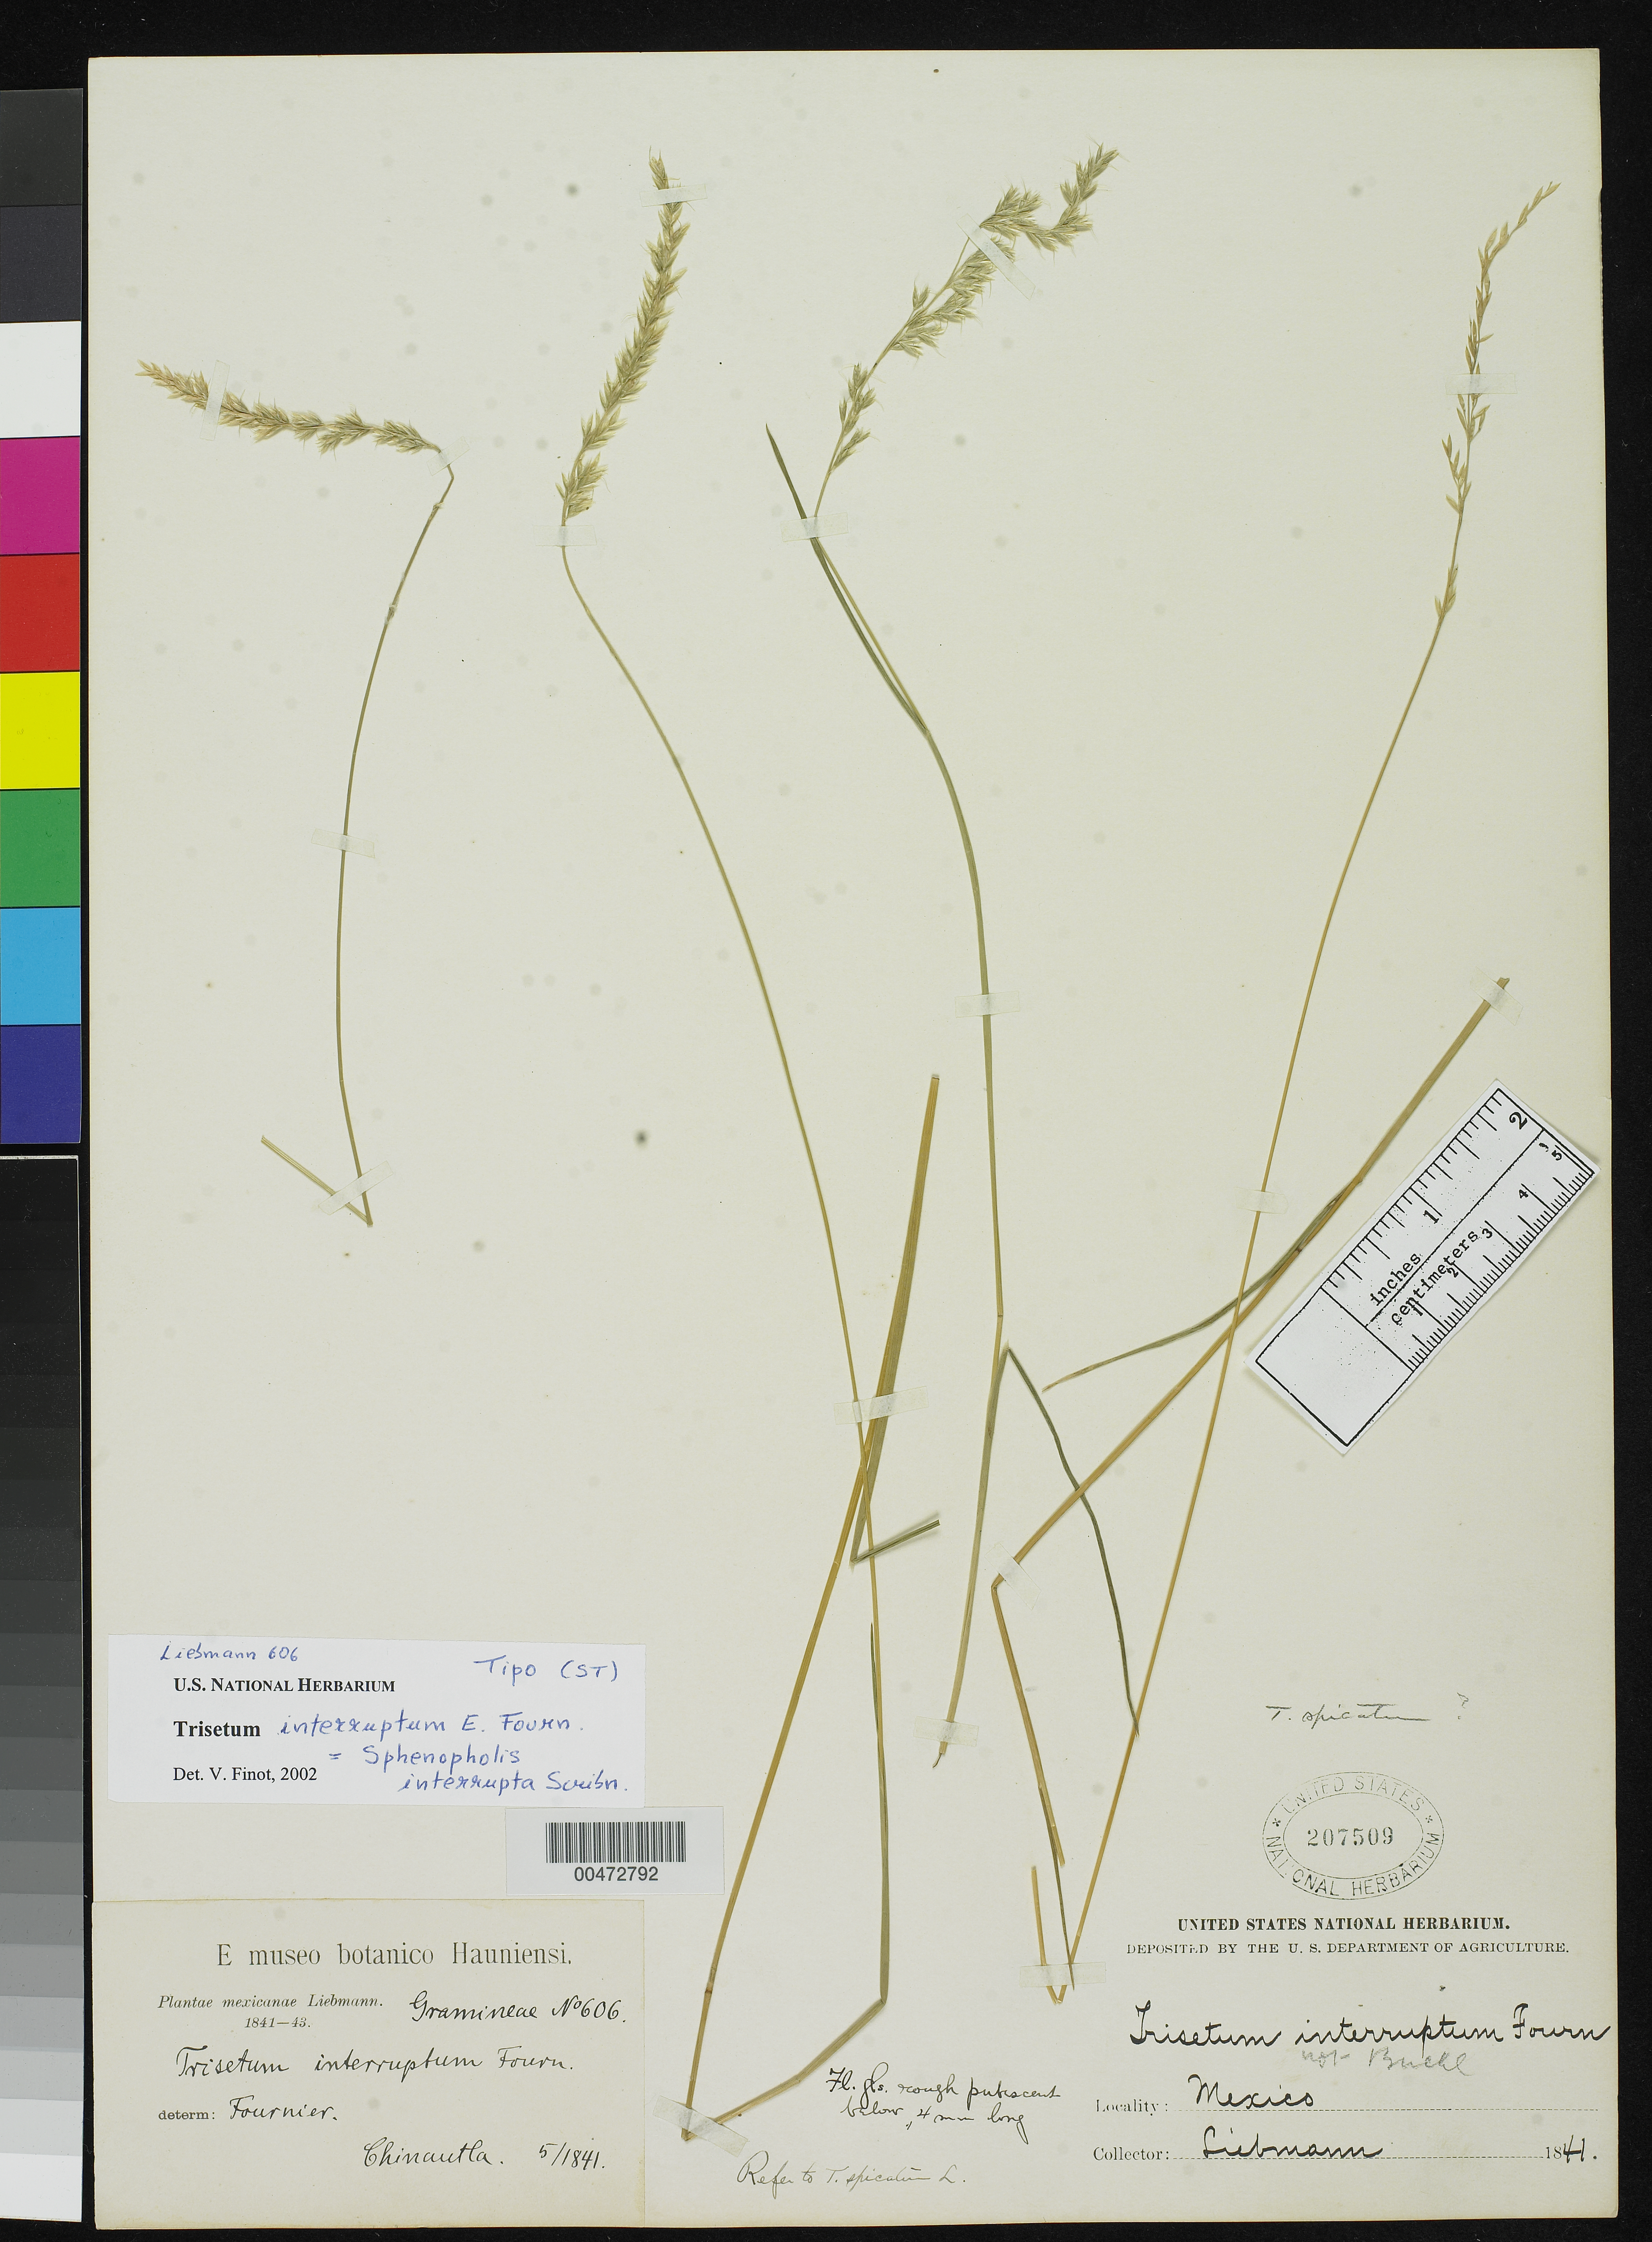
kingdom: Plantae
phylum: Tracheophyta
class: Liliopsida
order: Poales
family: Poaceae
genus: Trisetum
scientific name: Trisetum interruptum E. Fourn., nom. illeg.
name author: E. Fourn.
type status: Syntype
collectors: F. M. Liebmann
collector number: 606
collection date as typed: May 1841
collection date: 1841-05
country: Mexico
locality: Chinantla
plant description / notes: additional plant information on sheet; Later homonym of Trisetum interruptum Buckely (1862).; Trisetum disjunctum Louis-Marie is replacement name for Trisetum interruptum Fourn., nom illeg. (non Buckley 1862).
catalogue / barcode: US 207509